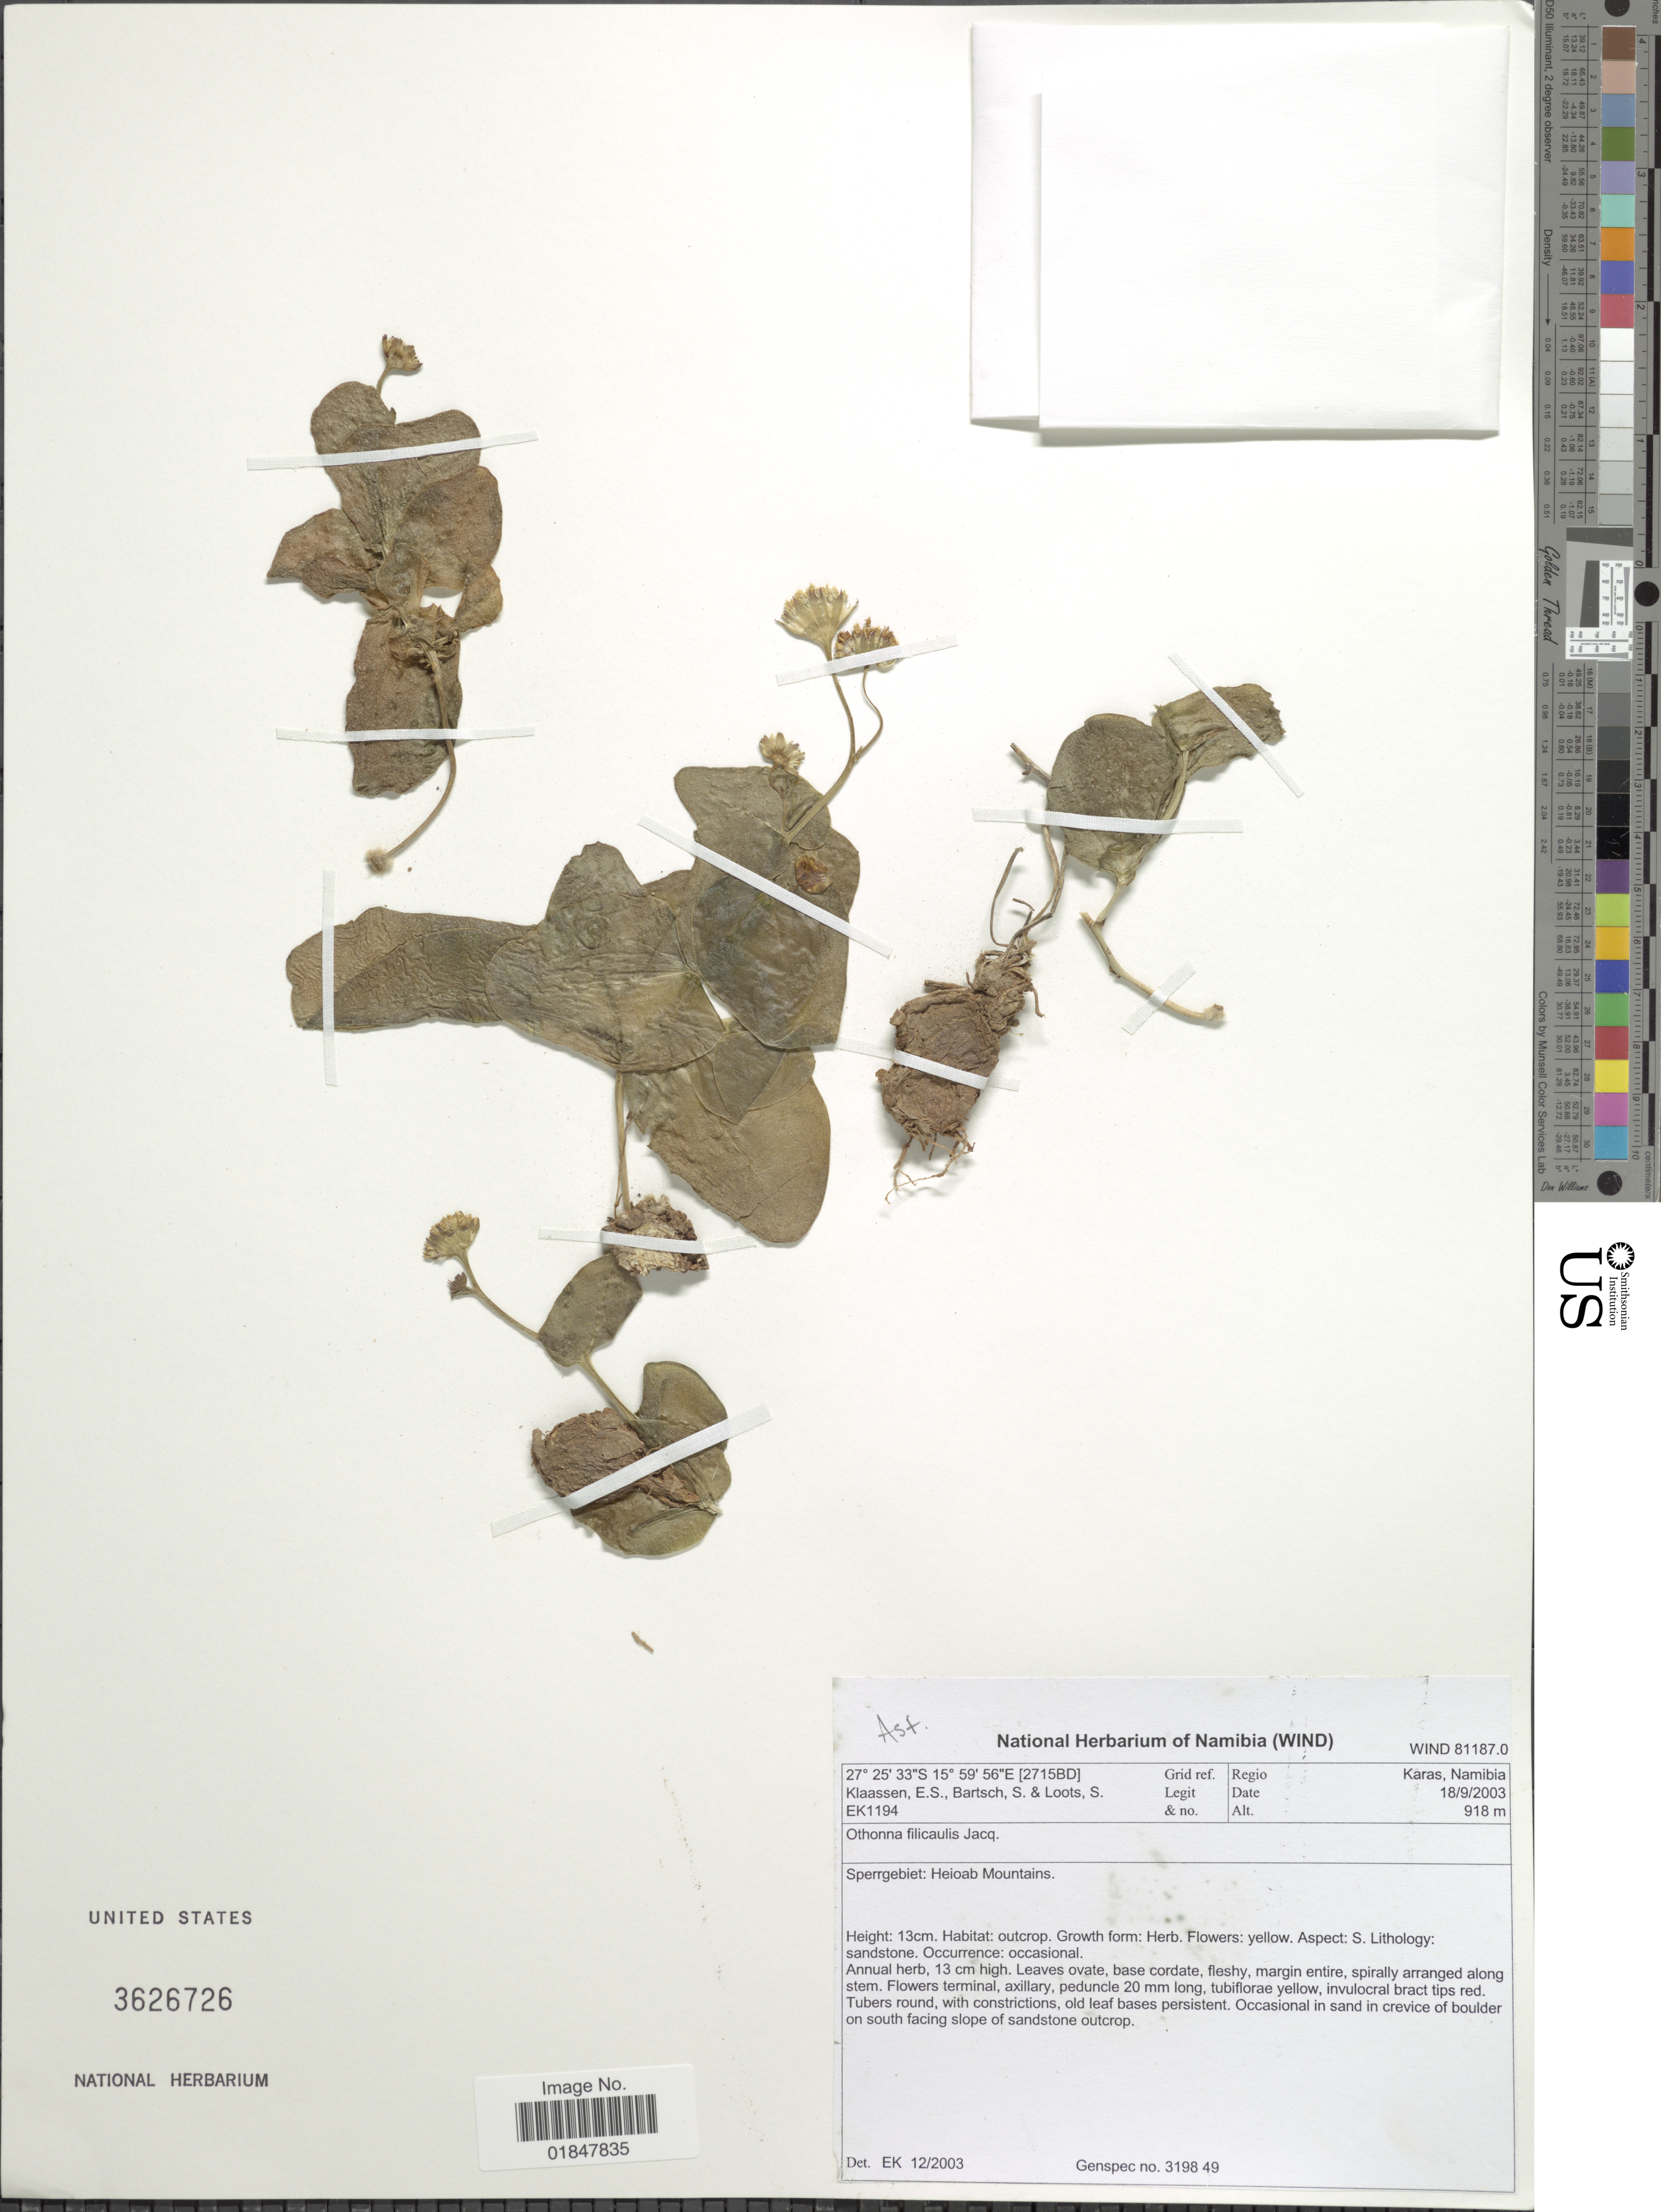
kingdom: Plantae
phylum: Tracheophyta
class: Magnoliopsida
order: Asterales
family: Asteraceae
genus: Othonna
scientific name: Othonna filicaulis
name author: Jacquinot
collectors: E. S. Klaassen, S. Bartsch & S. Loots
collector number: EK1194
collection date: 2003-09-18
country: Namibia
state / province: Karas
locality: Sperrgebiet: Heioab Mountains (2715BD)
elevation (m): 918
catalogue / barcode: US 3626726